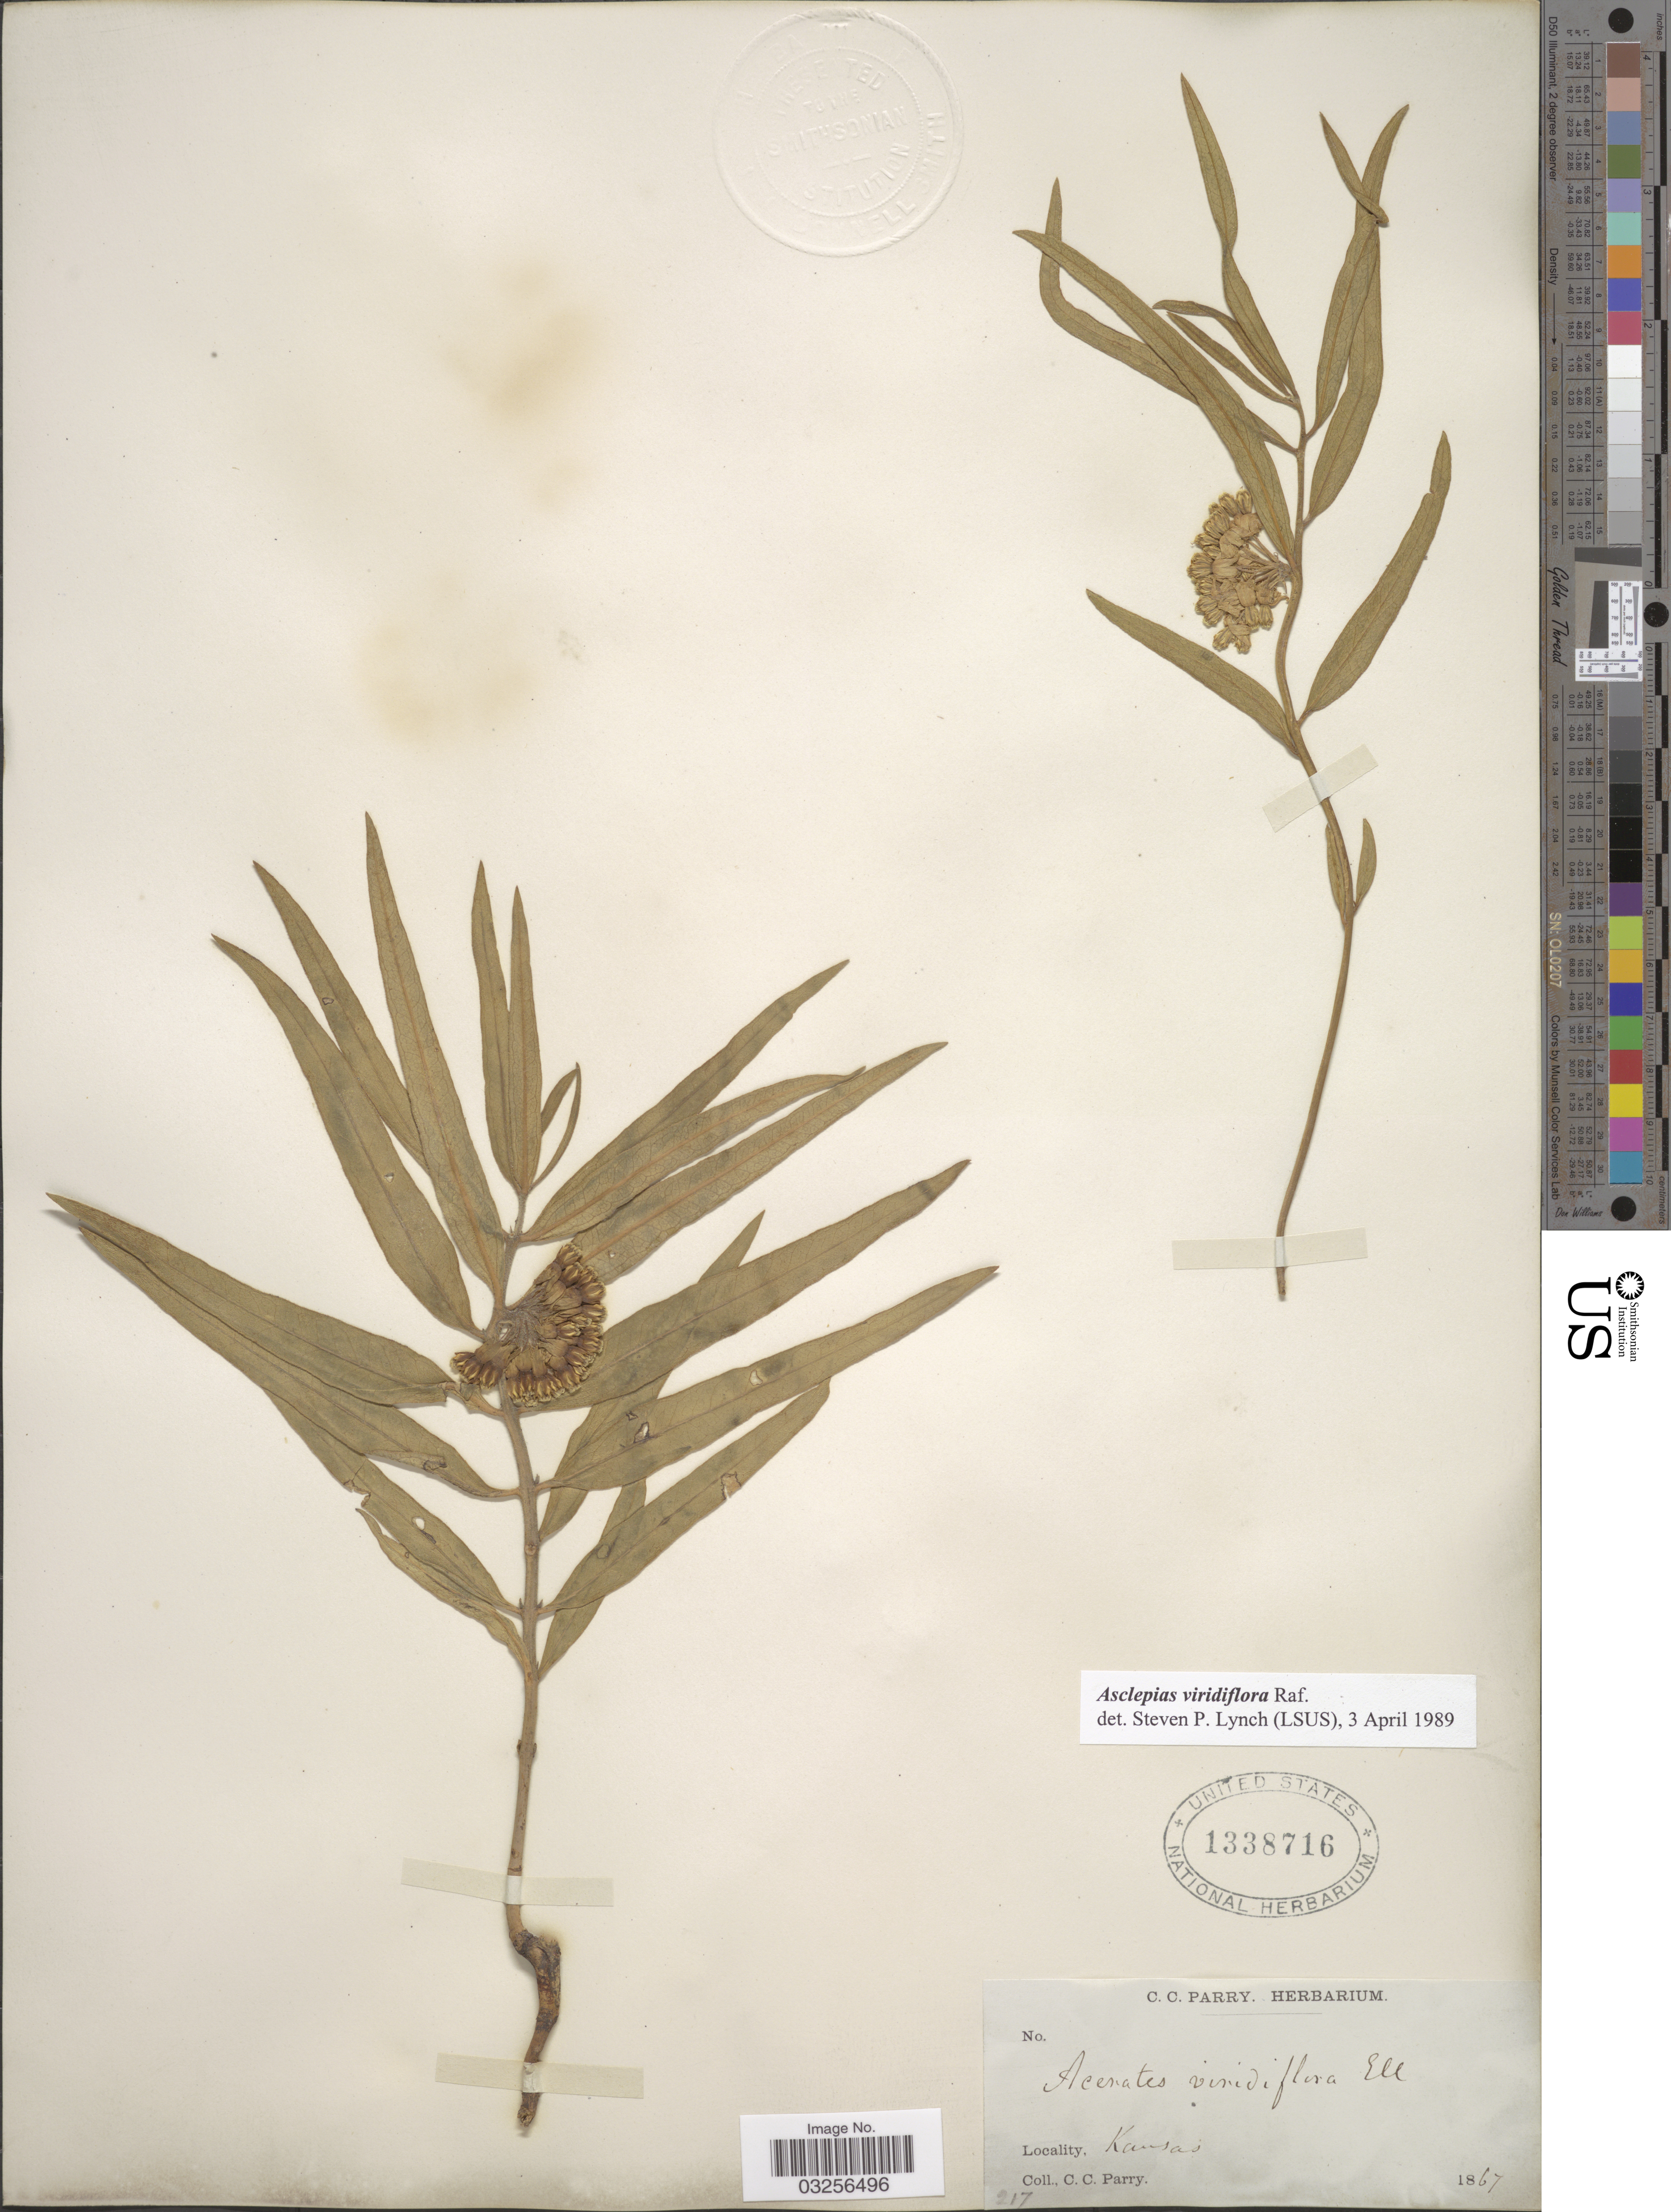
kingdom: Plantae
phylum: Tracheophyta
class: Magnoliopsida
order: Gentianales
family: Apocynaceae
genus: Asclepias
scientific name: Asclepias viridiflora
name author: Raf.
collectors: C. C. Parry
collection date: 1867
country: United States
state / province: Kansas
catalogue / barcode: US 1338716